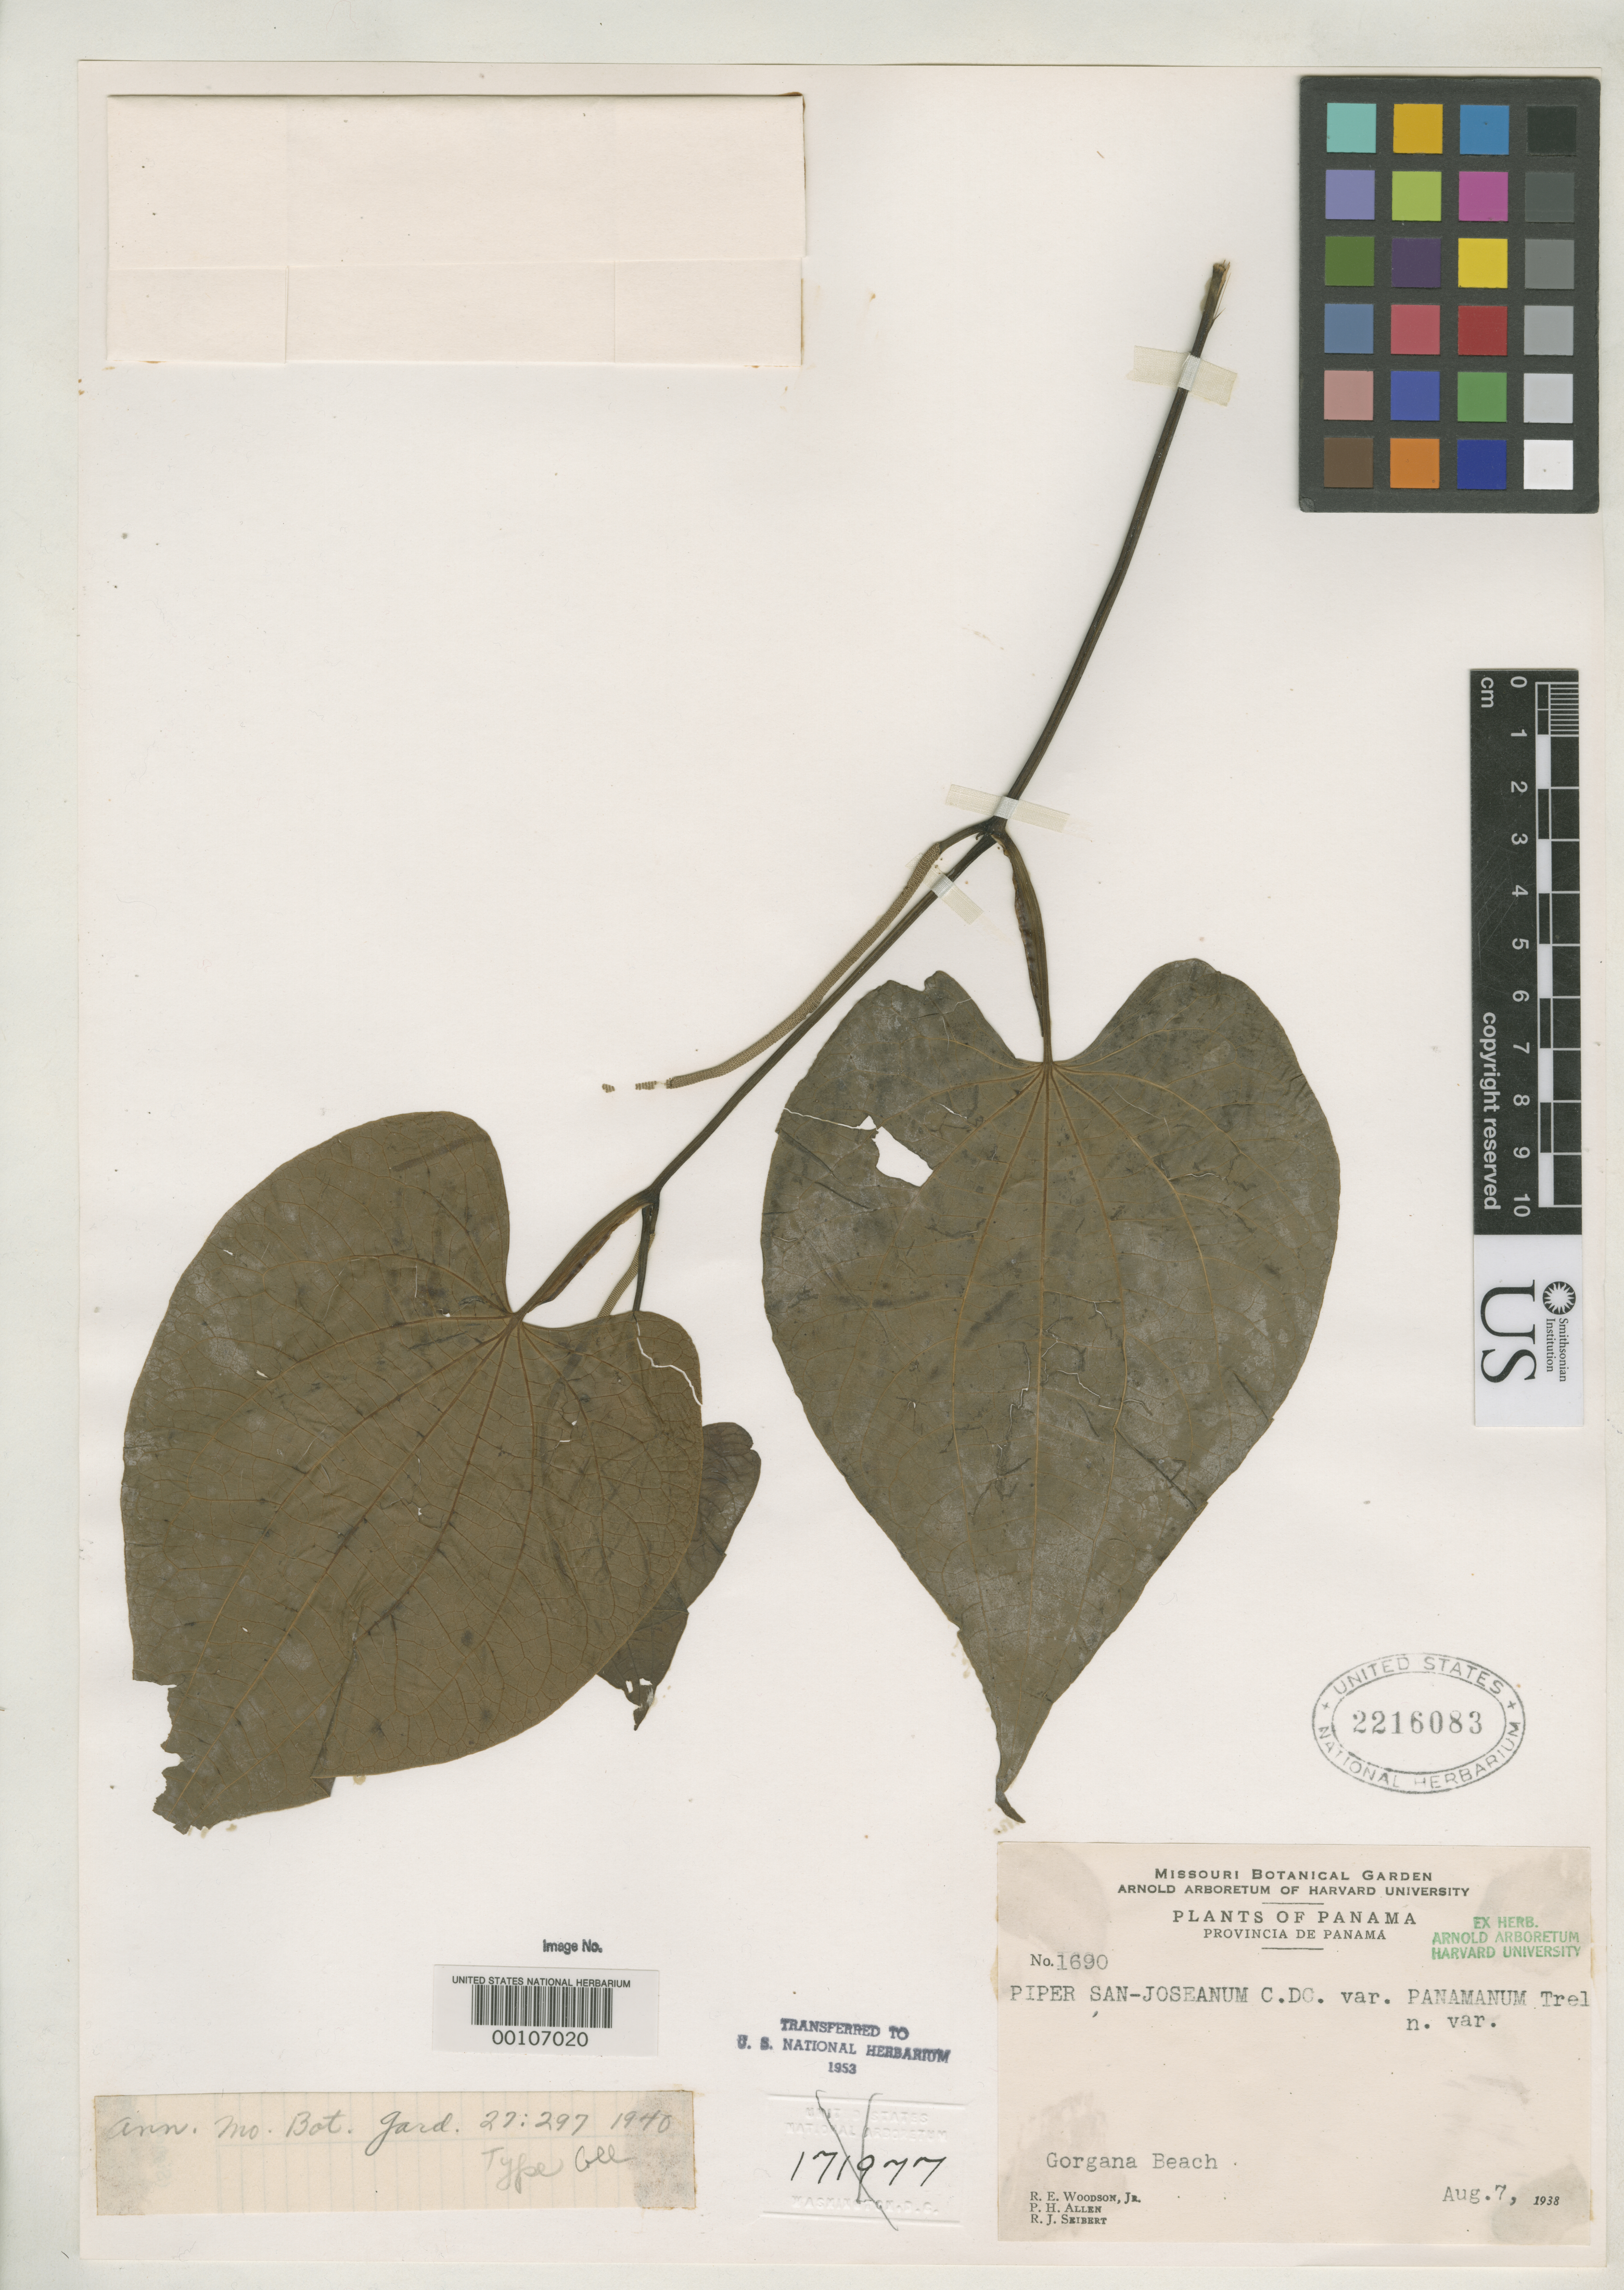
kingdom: Plantae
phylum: Tracheophyta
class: Magnoliopsida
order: Piperales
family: Piperaceae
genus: Piper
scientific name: Piper san-joseanum var. panamanum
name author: Trel. in Woodson & Schery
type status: Isotype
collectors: R. E. Woodson, P. H. Allen & R. J. Seibert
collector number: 1690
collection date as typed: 07 Aug 1938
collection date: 1938-08-07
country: Panama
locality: Gorgona Beach.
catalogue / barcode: US 2216083